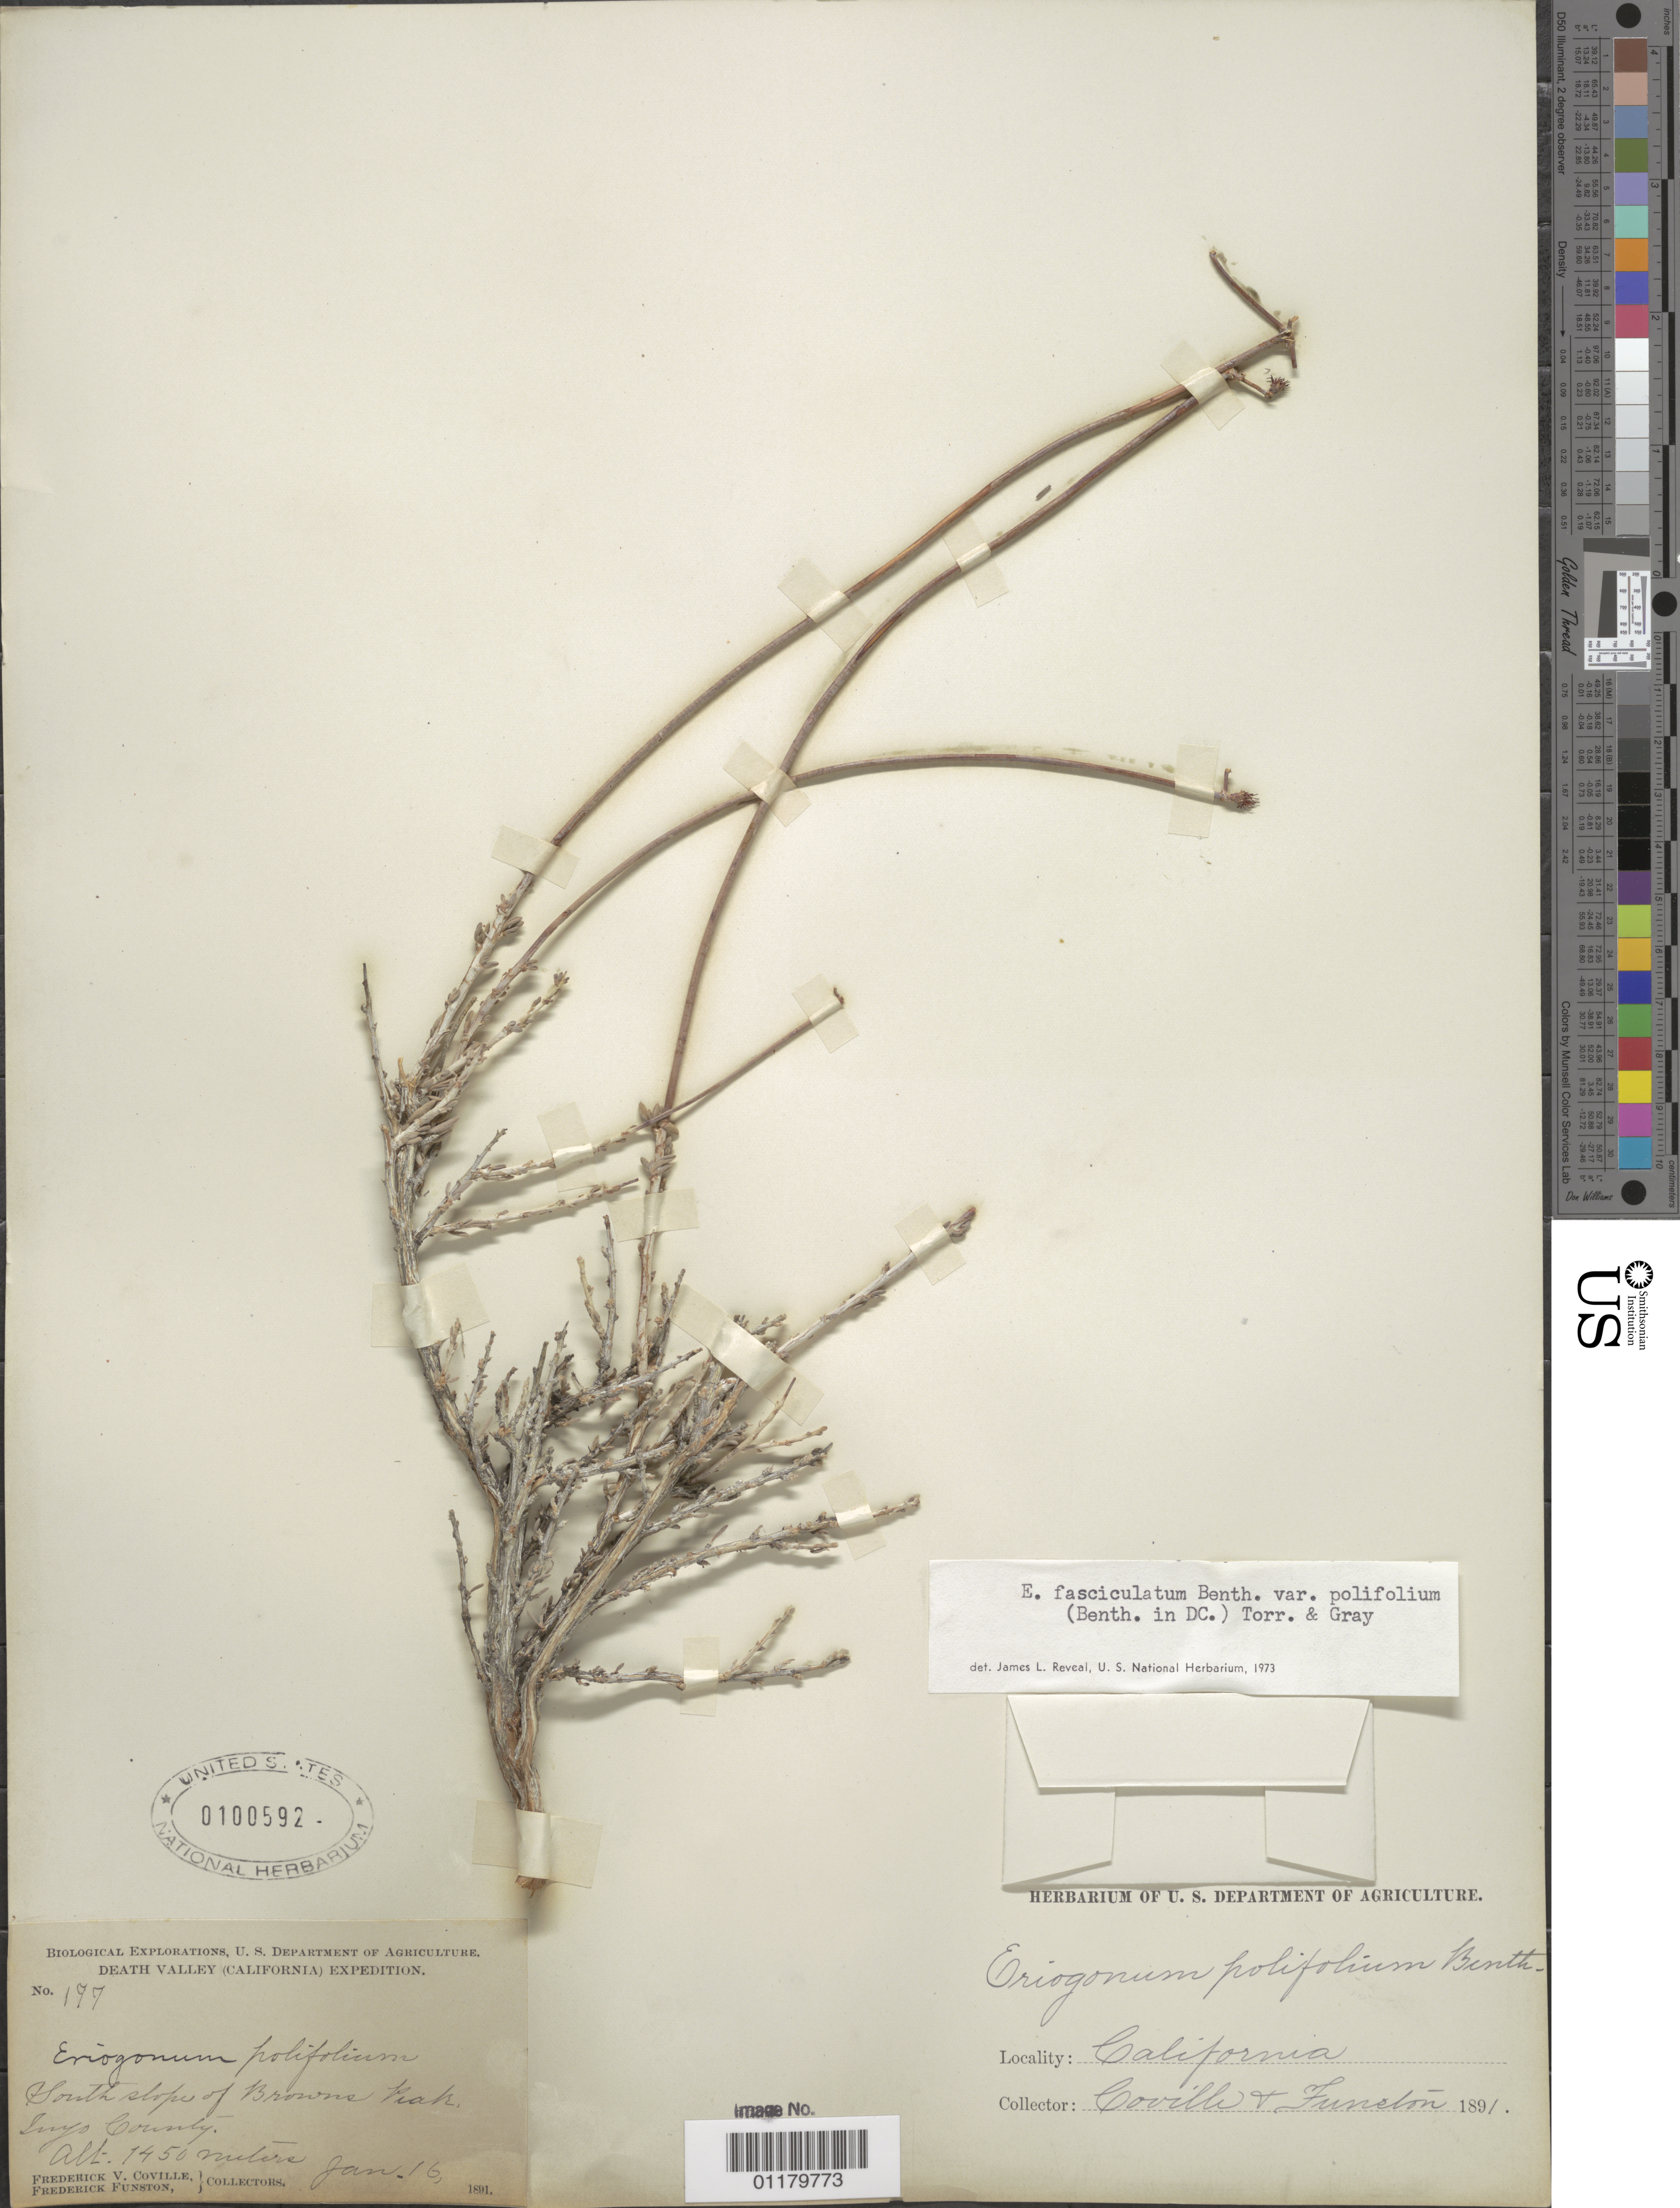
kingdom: Plantae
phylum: Tracheophyta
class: Magnoliopsida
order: Caryophyllales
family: Polygonaceae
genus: Eriogonum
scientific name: Eriogonum fasciculatum var. polifolium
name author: (Benth.) Torr. & A. Gray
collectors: F. V. Coville & F. Funston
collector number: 199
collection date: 1891-01-16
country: United States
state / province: California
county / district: Inyo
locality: South slope of Brown's Peak.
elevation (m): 1450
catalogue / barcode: US 100592